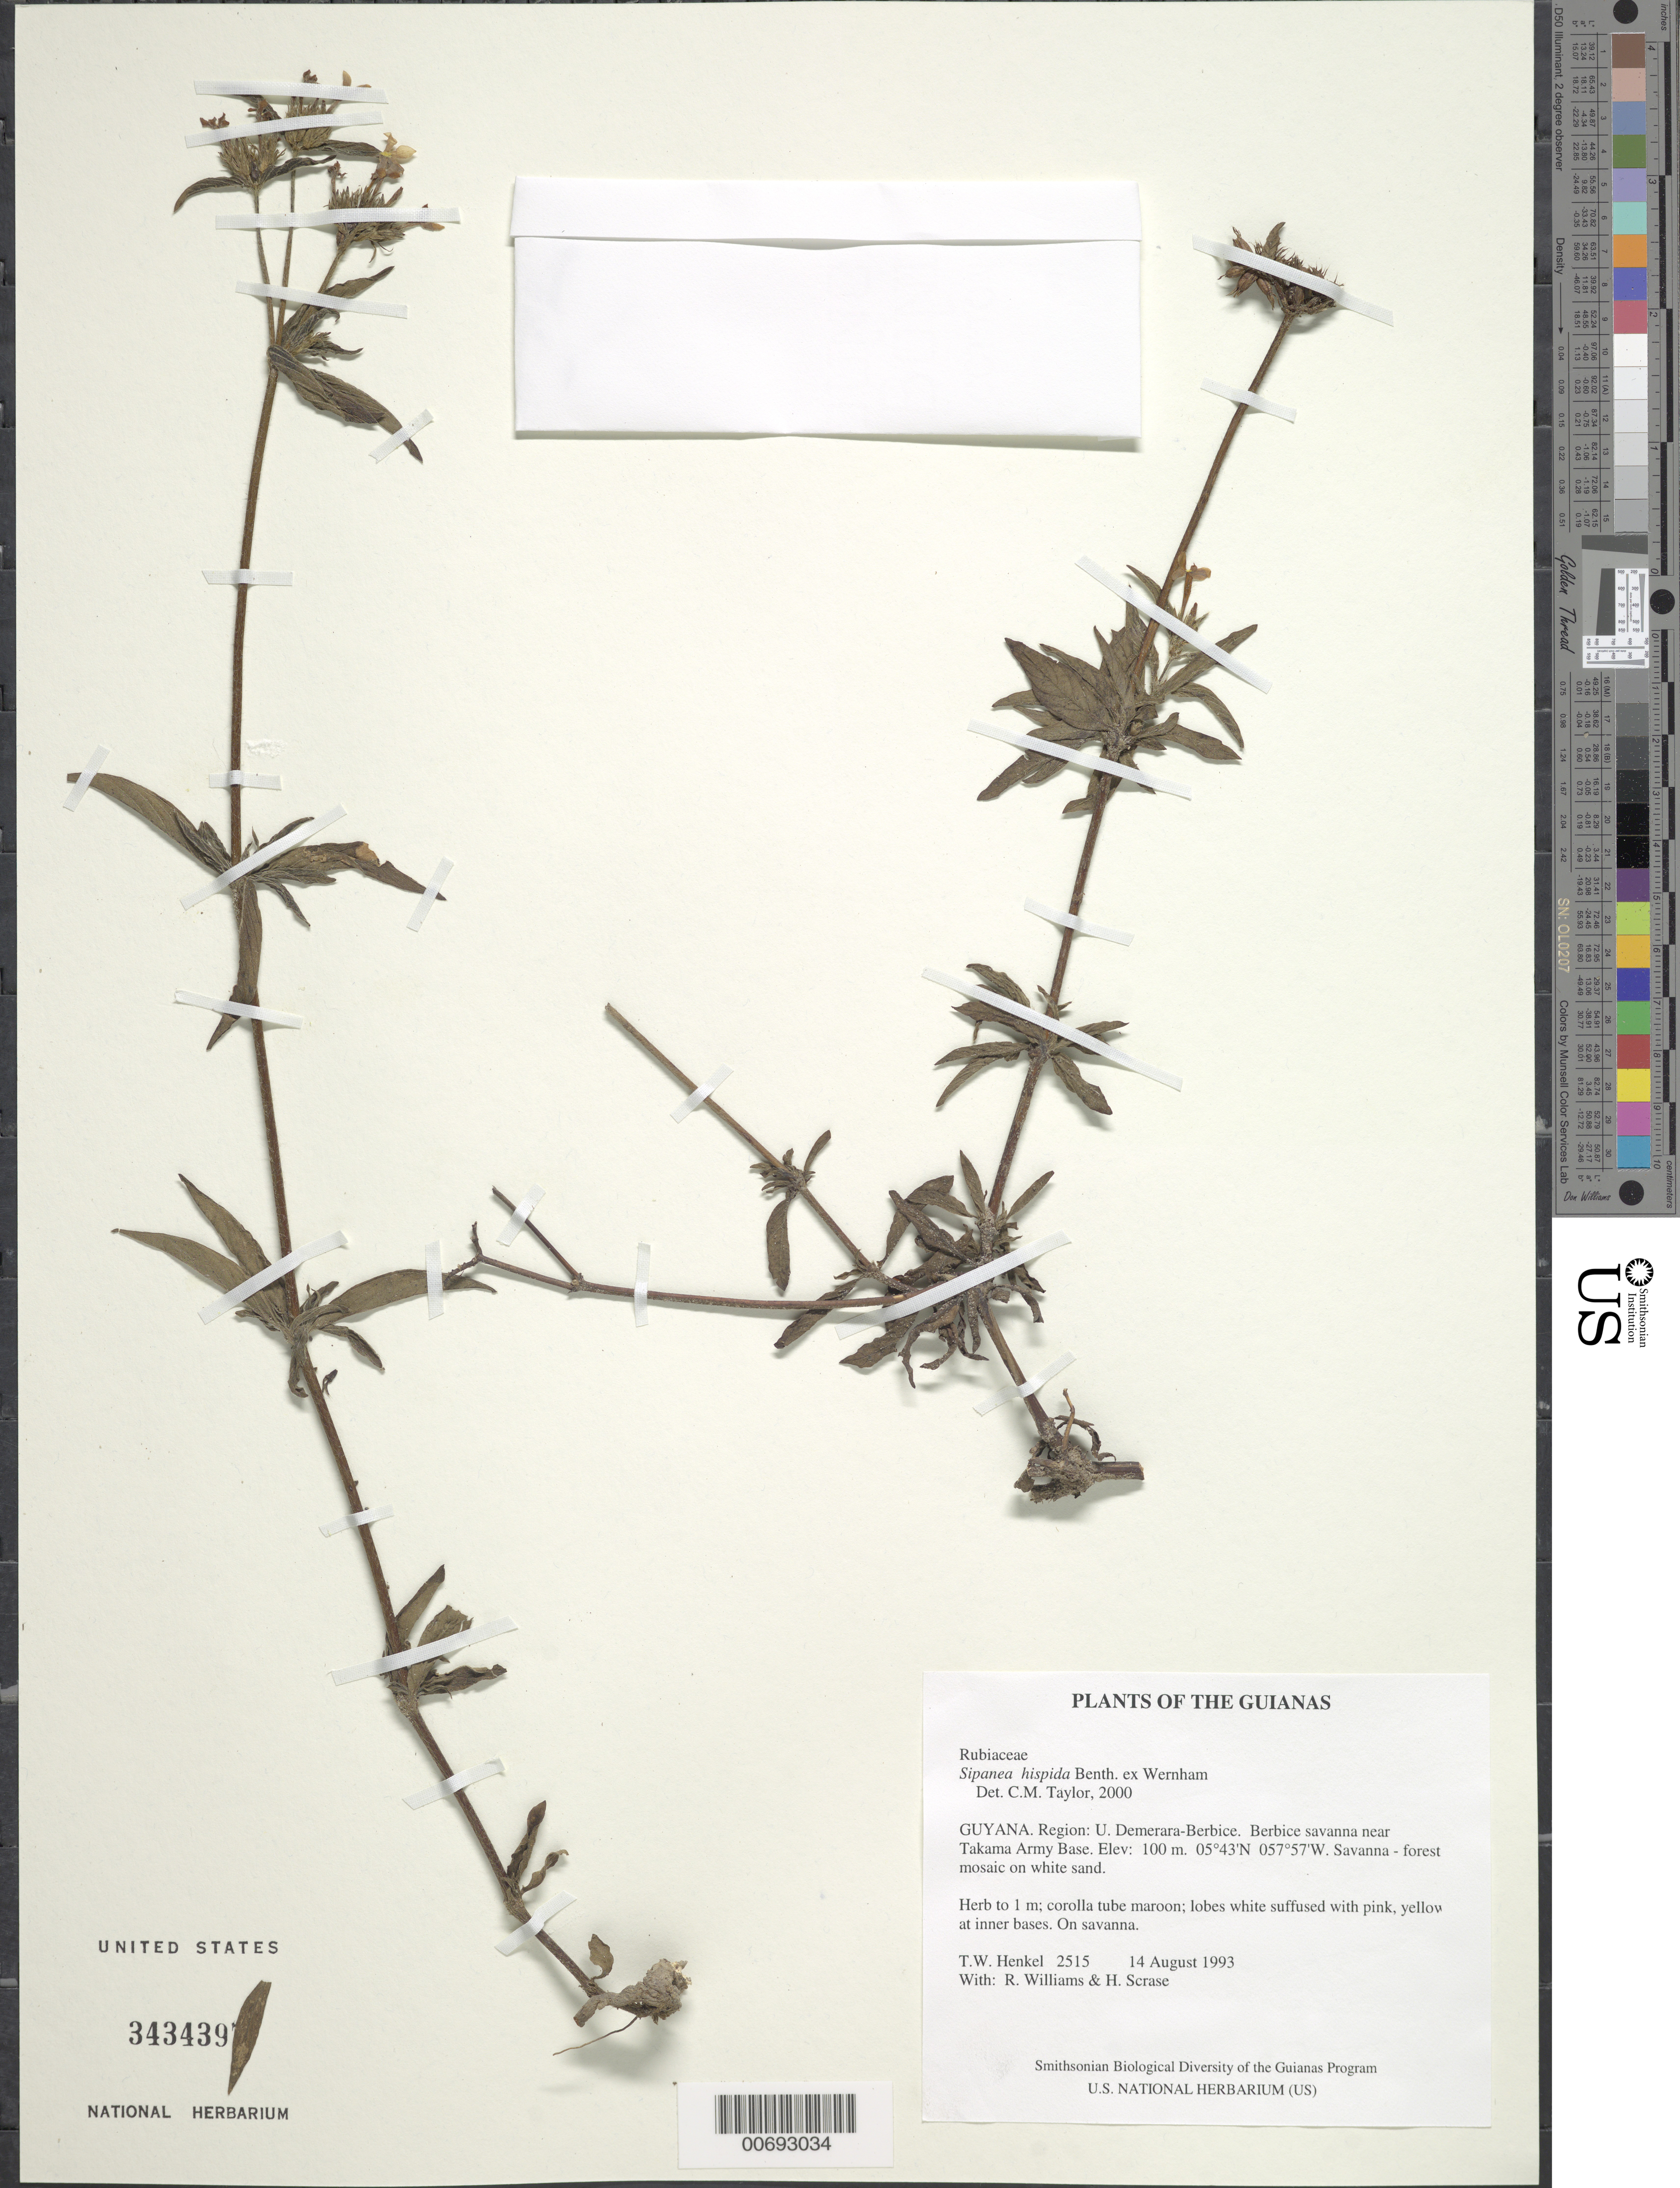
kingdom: Plantae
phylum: Tracheophyta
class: Magnoliopsida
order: Gentianales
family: Rubiaceae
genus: Sipanea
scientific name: Sipanea hispida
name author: Benth. ex Wernham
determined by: Taylor, Charlotte M.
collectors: T. Henkel, R. Williams & H. Scrase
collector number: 2515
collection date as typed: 14 August 1993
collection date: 1993-08-14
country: Guyana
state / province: U. Demerara-Berbice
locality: Berbice savanna near Takama Army Base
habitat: Savanna - forest mosaic on white sand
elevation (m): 100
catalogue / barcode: US 3434397